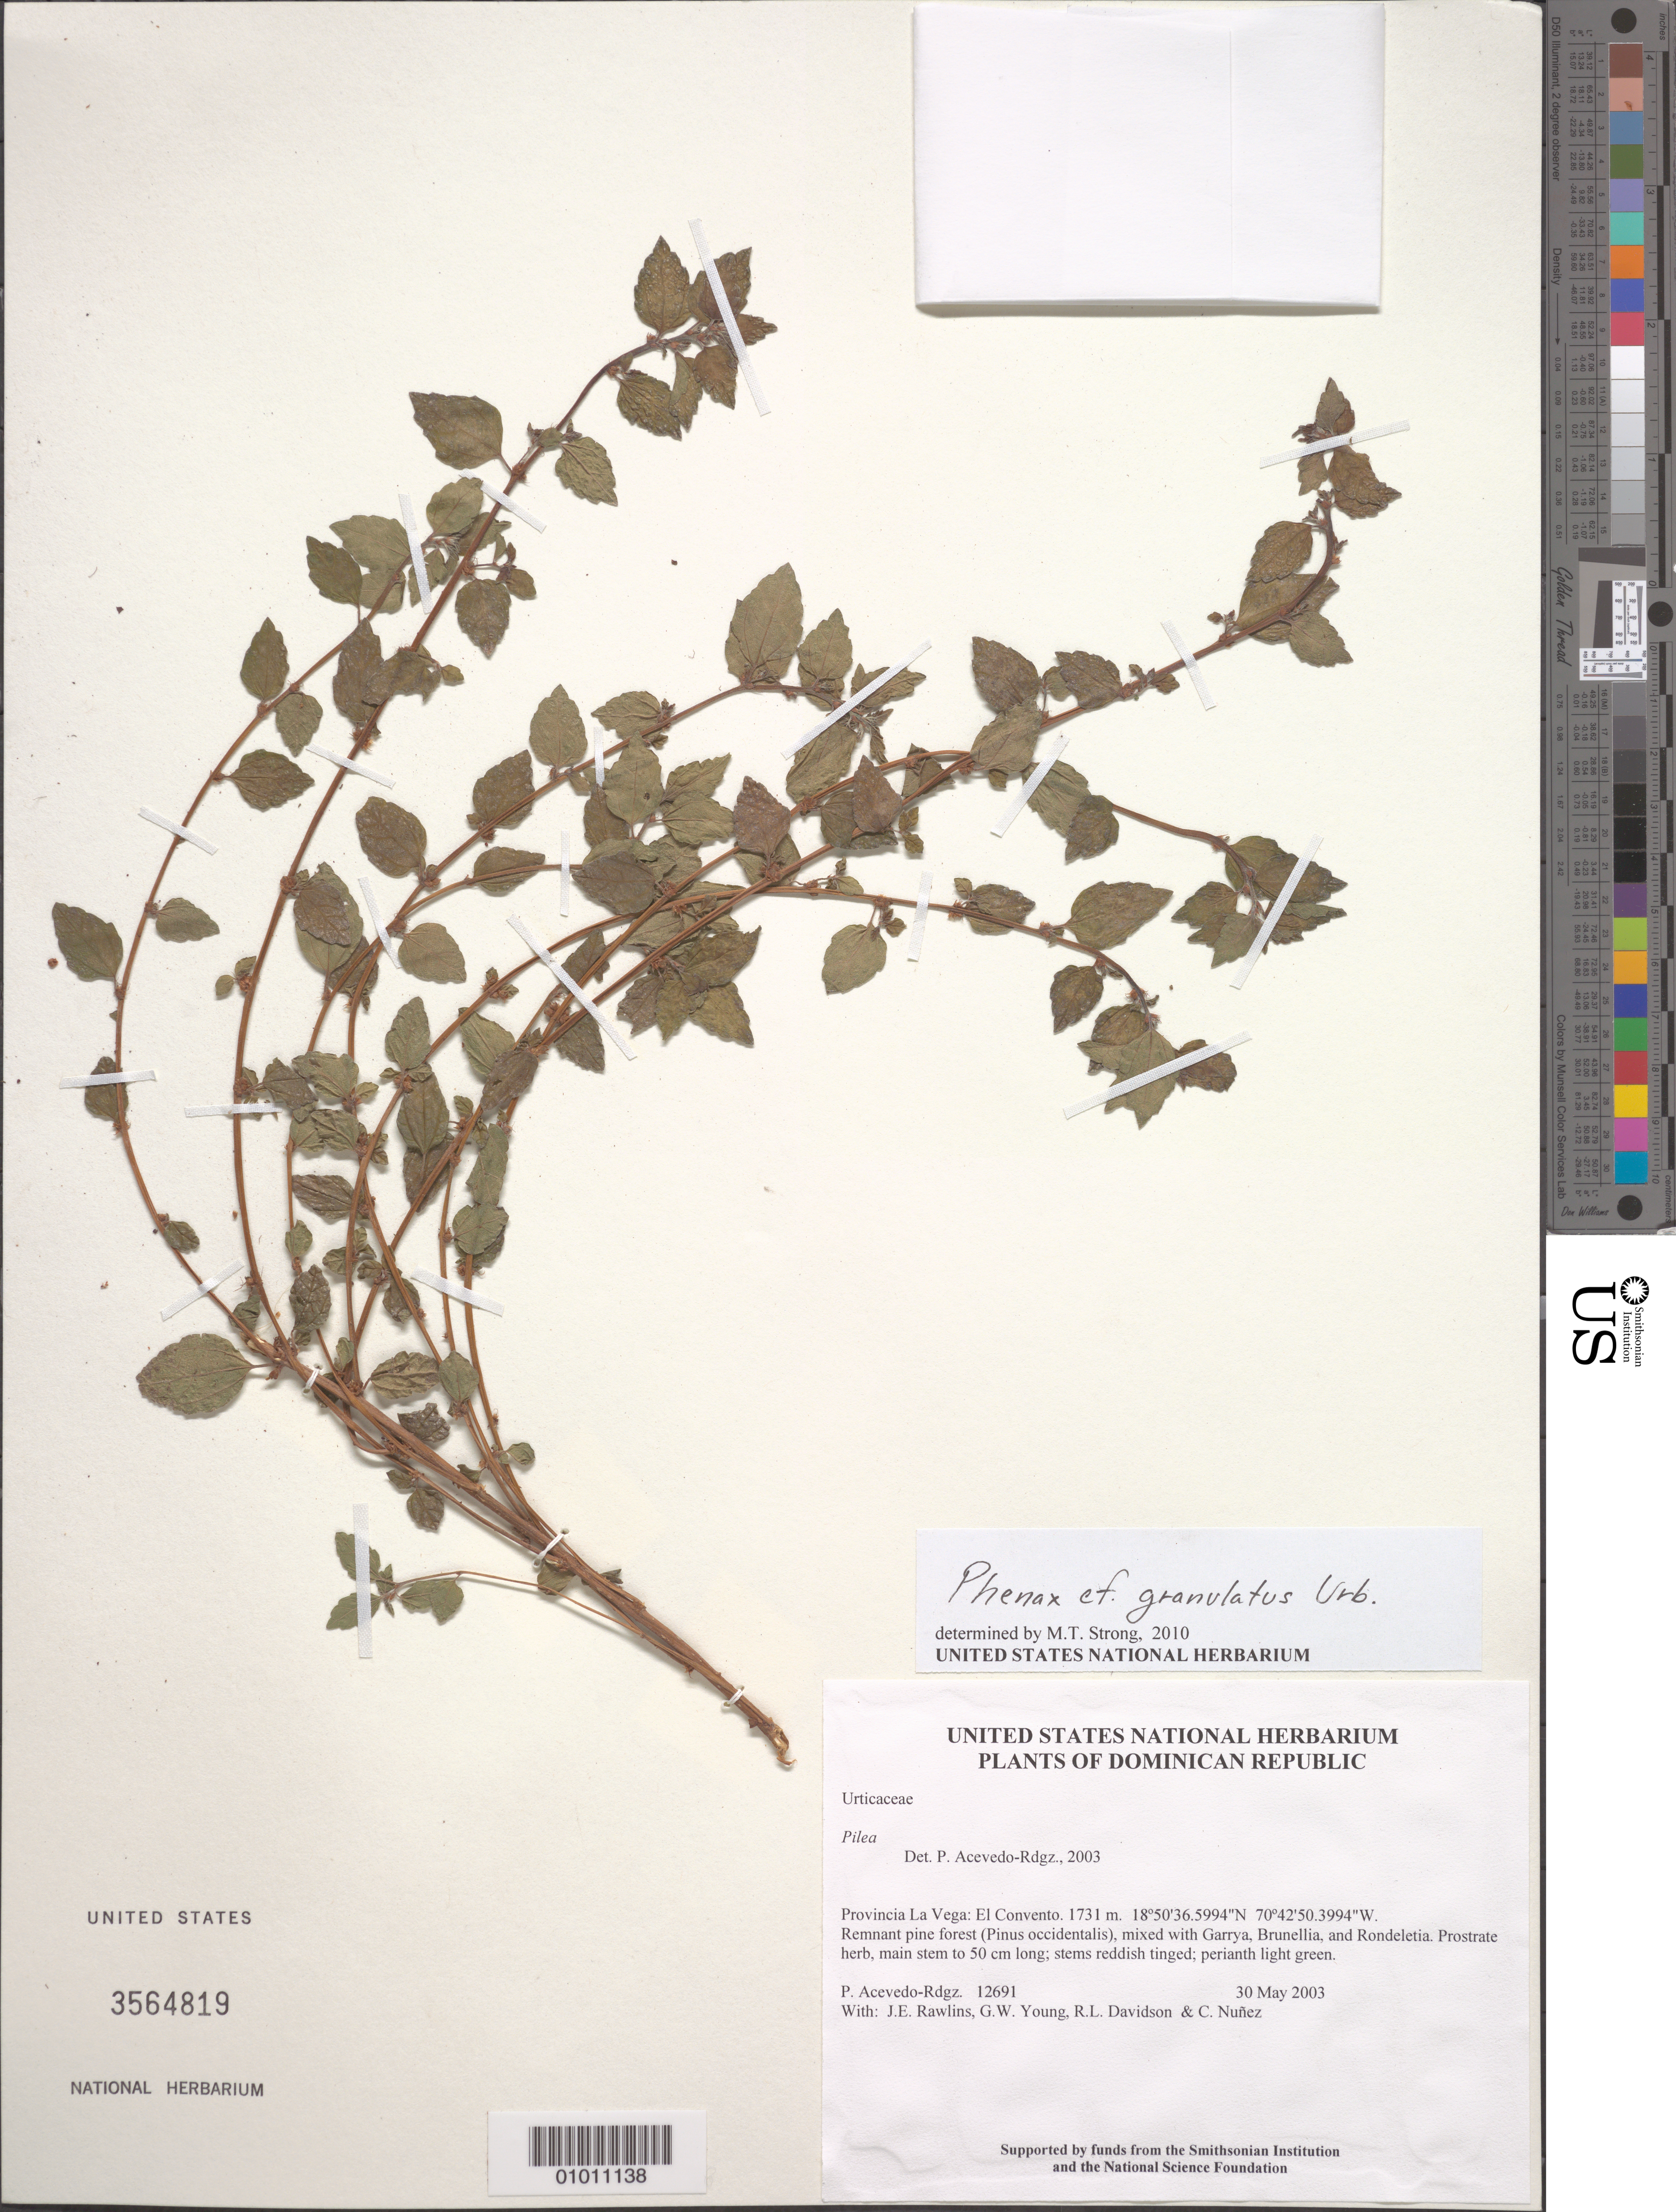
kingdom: Plantae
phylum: Tracheophyta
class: Magnoliopsida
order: Rosales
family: Urticaceae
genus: Phenax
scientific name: Phenax granulatus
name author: Urb.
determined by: Strong, M. T., (US), Smithsonian Institution - National Museum of Natural History (UNITED STATES)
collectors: P. Acevedo-Rodr., J. Rawlins, G. Young, R. Davidson & C. Nunez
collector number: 12691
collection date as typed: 30 May 2003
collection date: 2003-05-30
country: Dominican Republic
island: Hispaniola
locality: Provincia La Vega: El Convento.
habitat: Remnant pine forest (Pinus occidentalis), mixed with Garrya, Brunellia, and Rondeletia.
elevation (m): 1731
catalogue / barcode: US 3564819